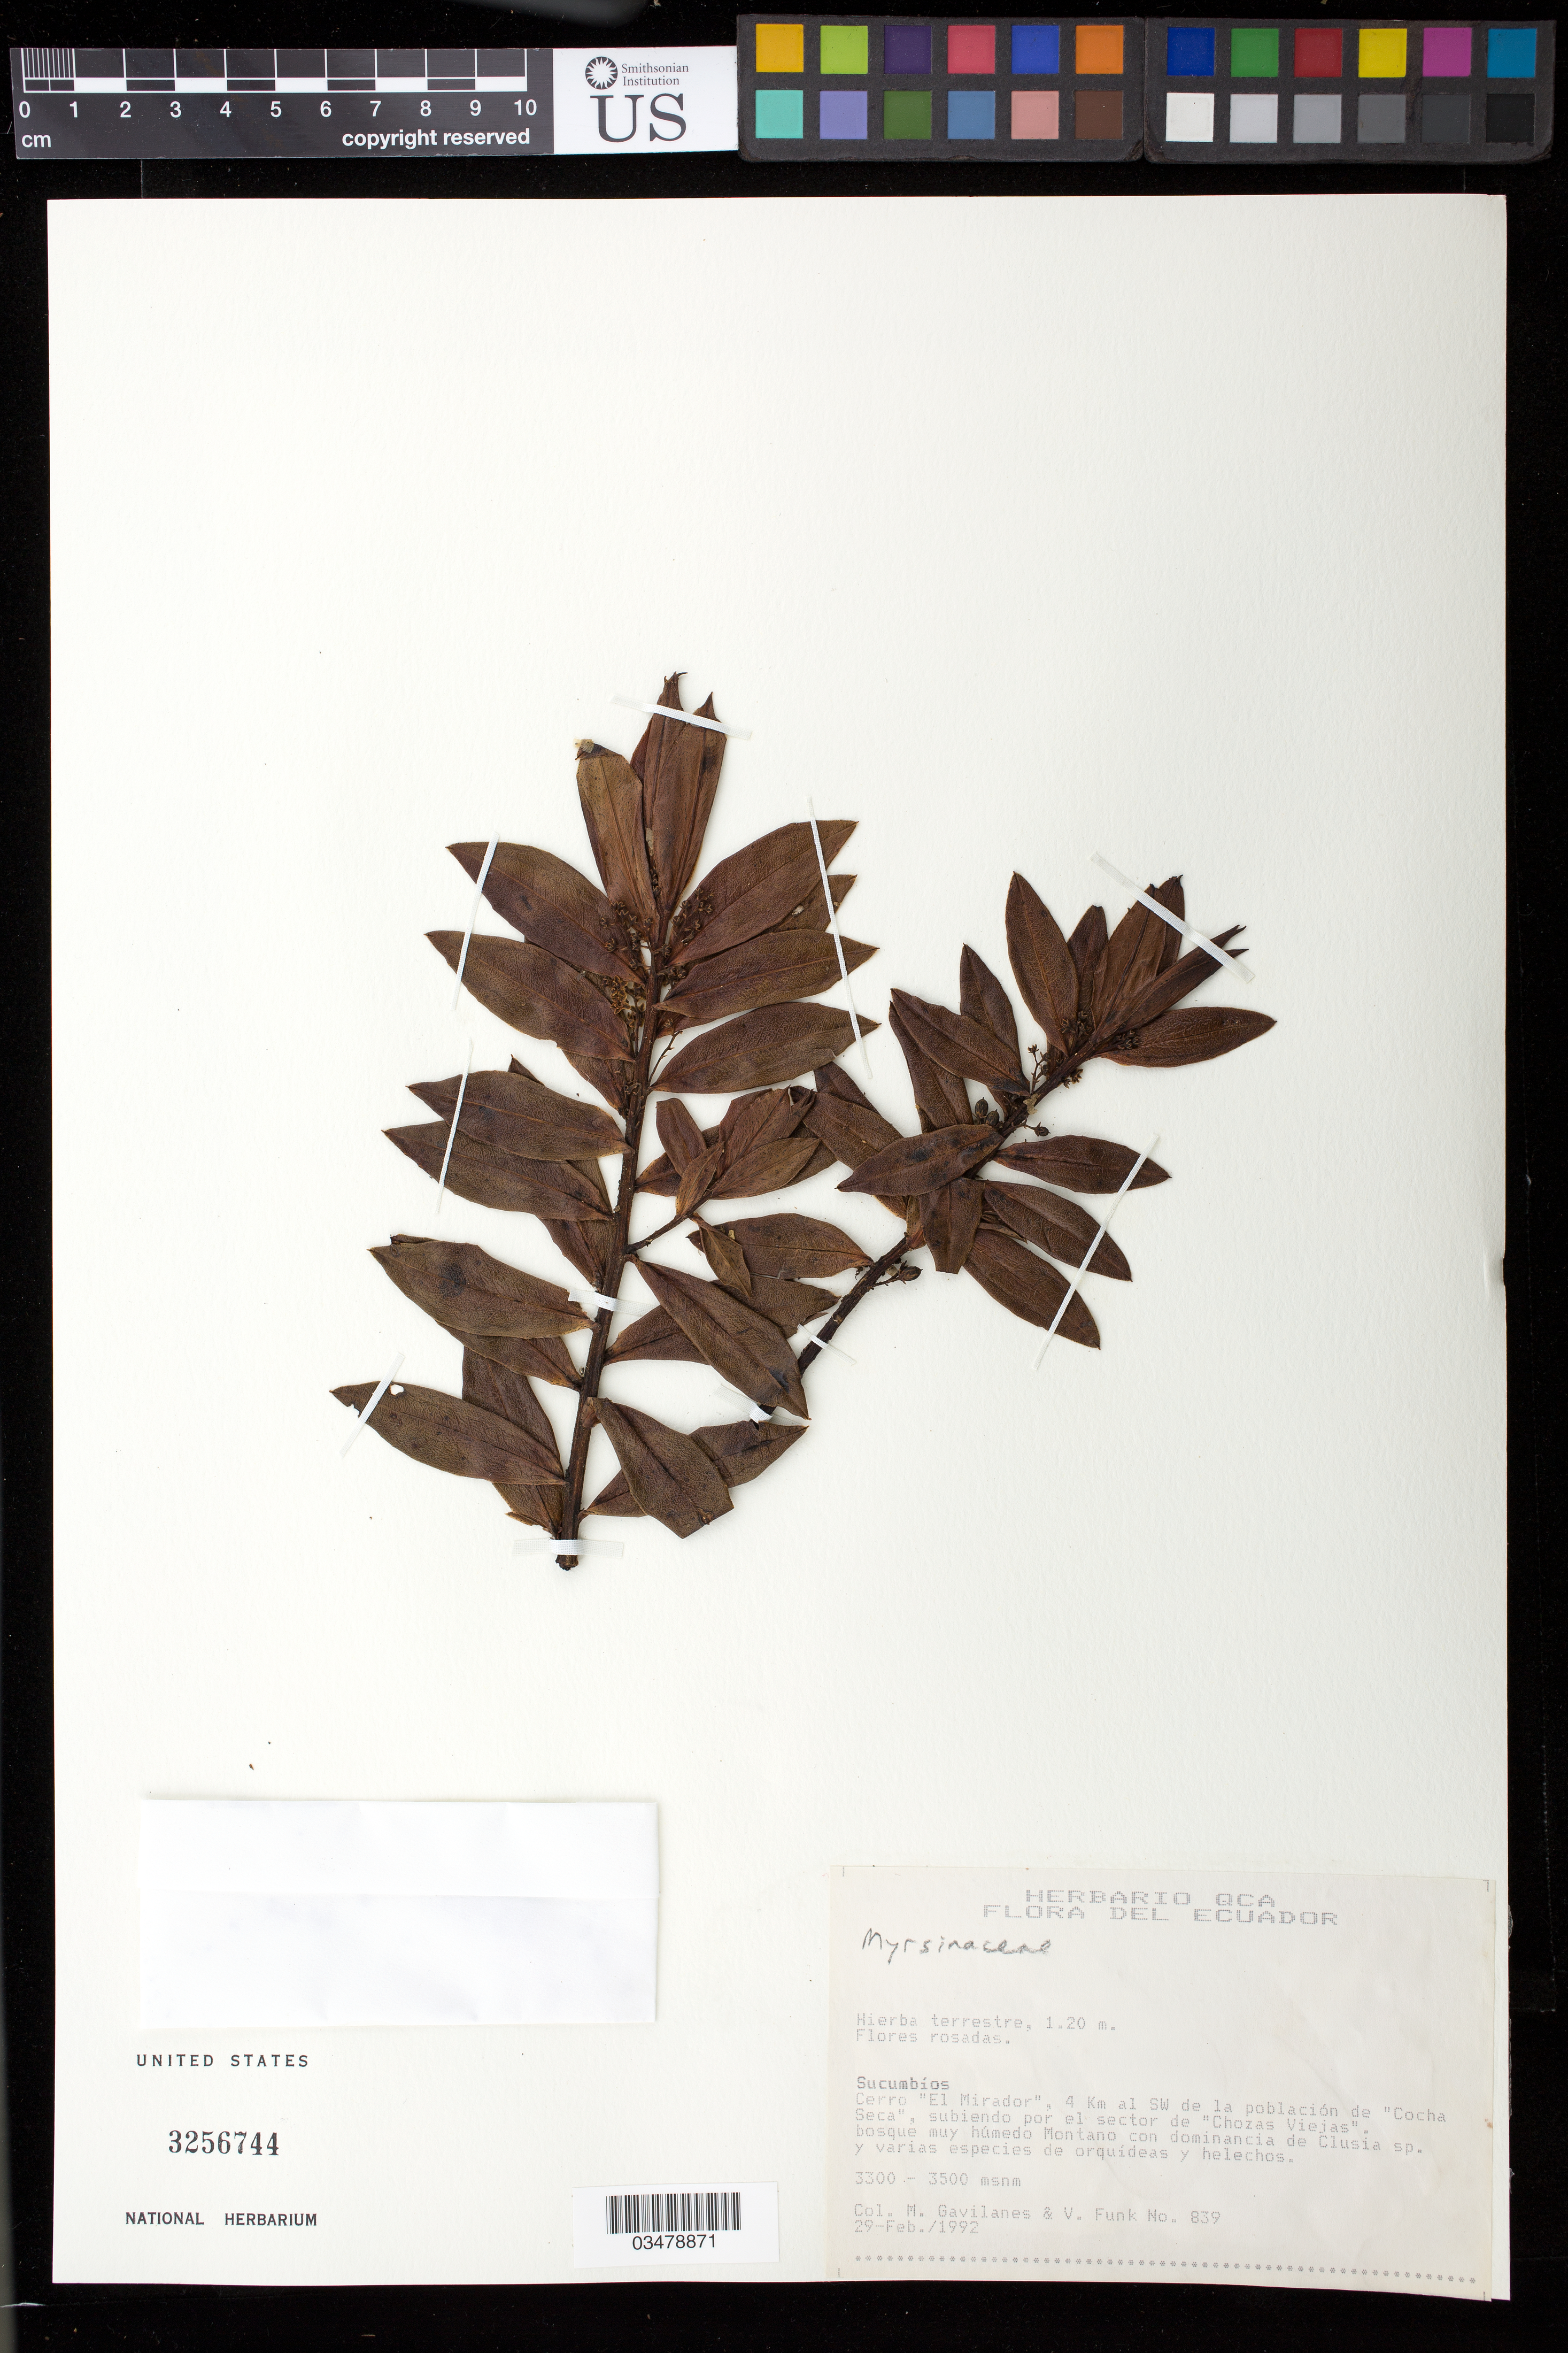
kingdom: Plantae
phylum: Tracheophyta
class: Magnoliopsida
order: Ericales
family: Primulaceae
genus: Cybianthus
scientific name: Cybianthus marginatus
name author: (Benth.) Pipoly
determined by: Pipoly, J. J.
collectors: M. Gavilanes & V. Funk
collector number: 839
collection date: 1992-02-29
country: Ecuador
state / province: Sucumbíos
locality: Cerro "El Mirador", 4 Km al SW de la población de "Cocha Seca", subiendo por el sector de "Chozas Viejas"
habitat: Bosque muy humedo Montano con dominancia de Clusia sp.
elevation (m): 3300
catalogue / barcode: US 3256744